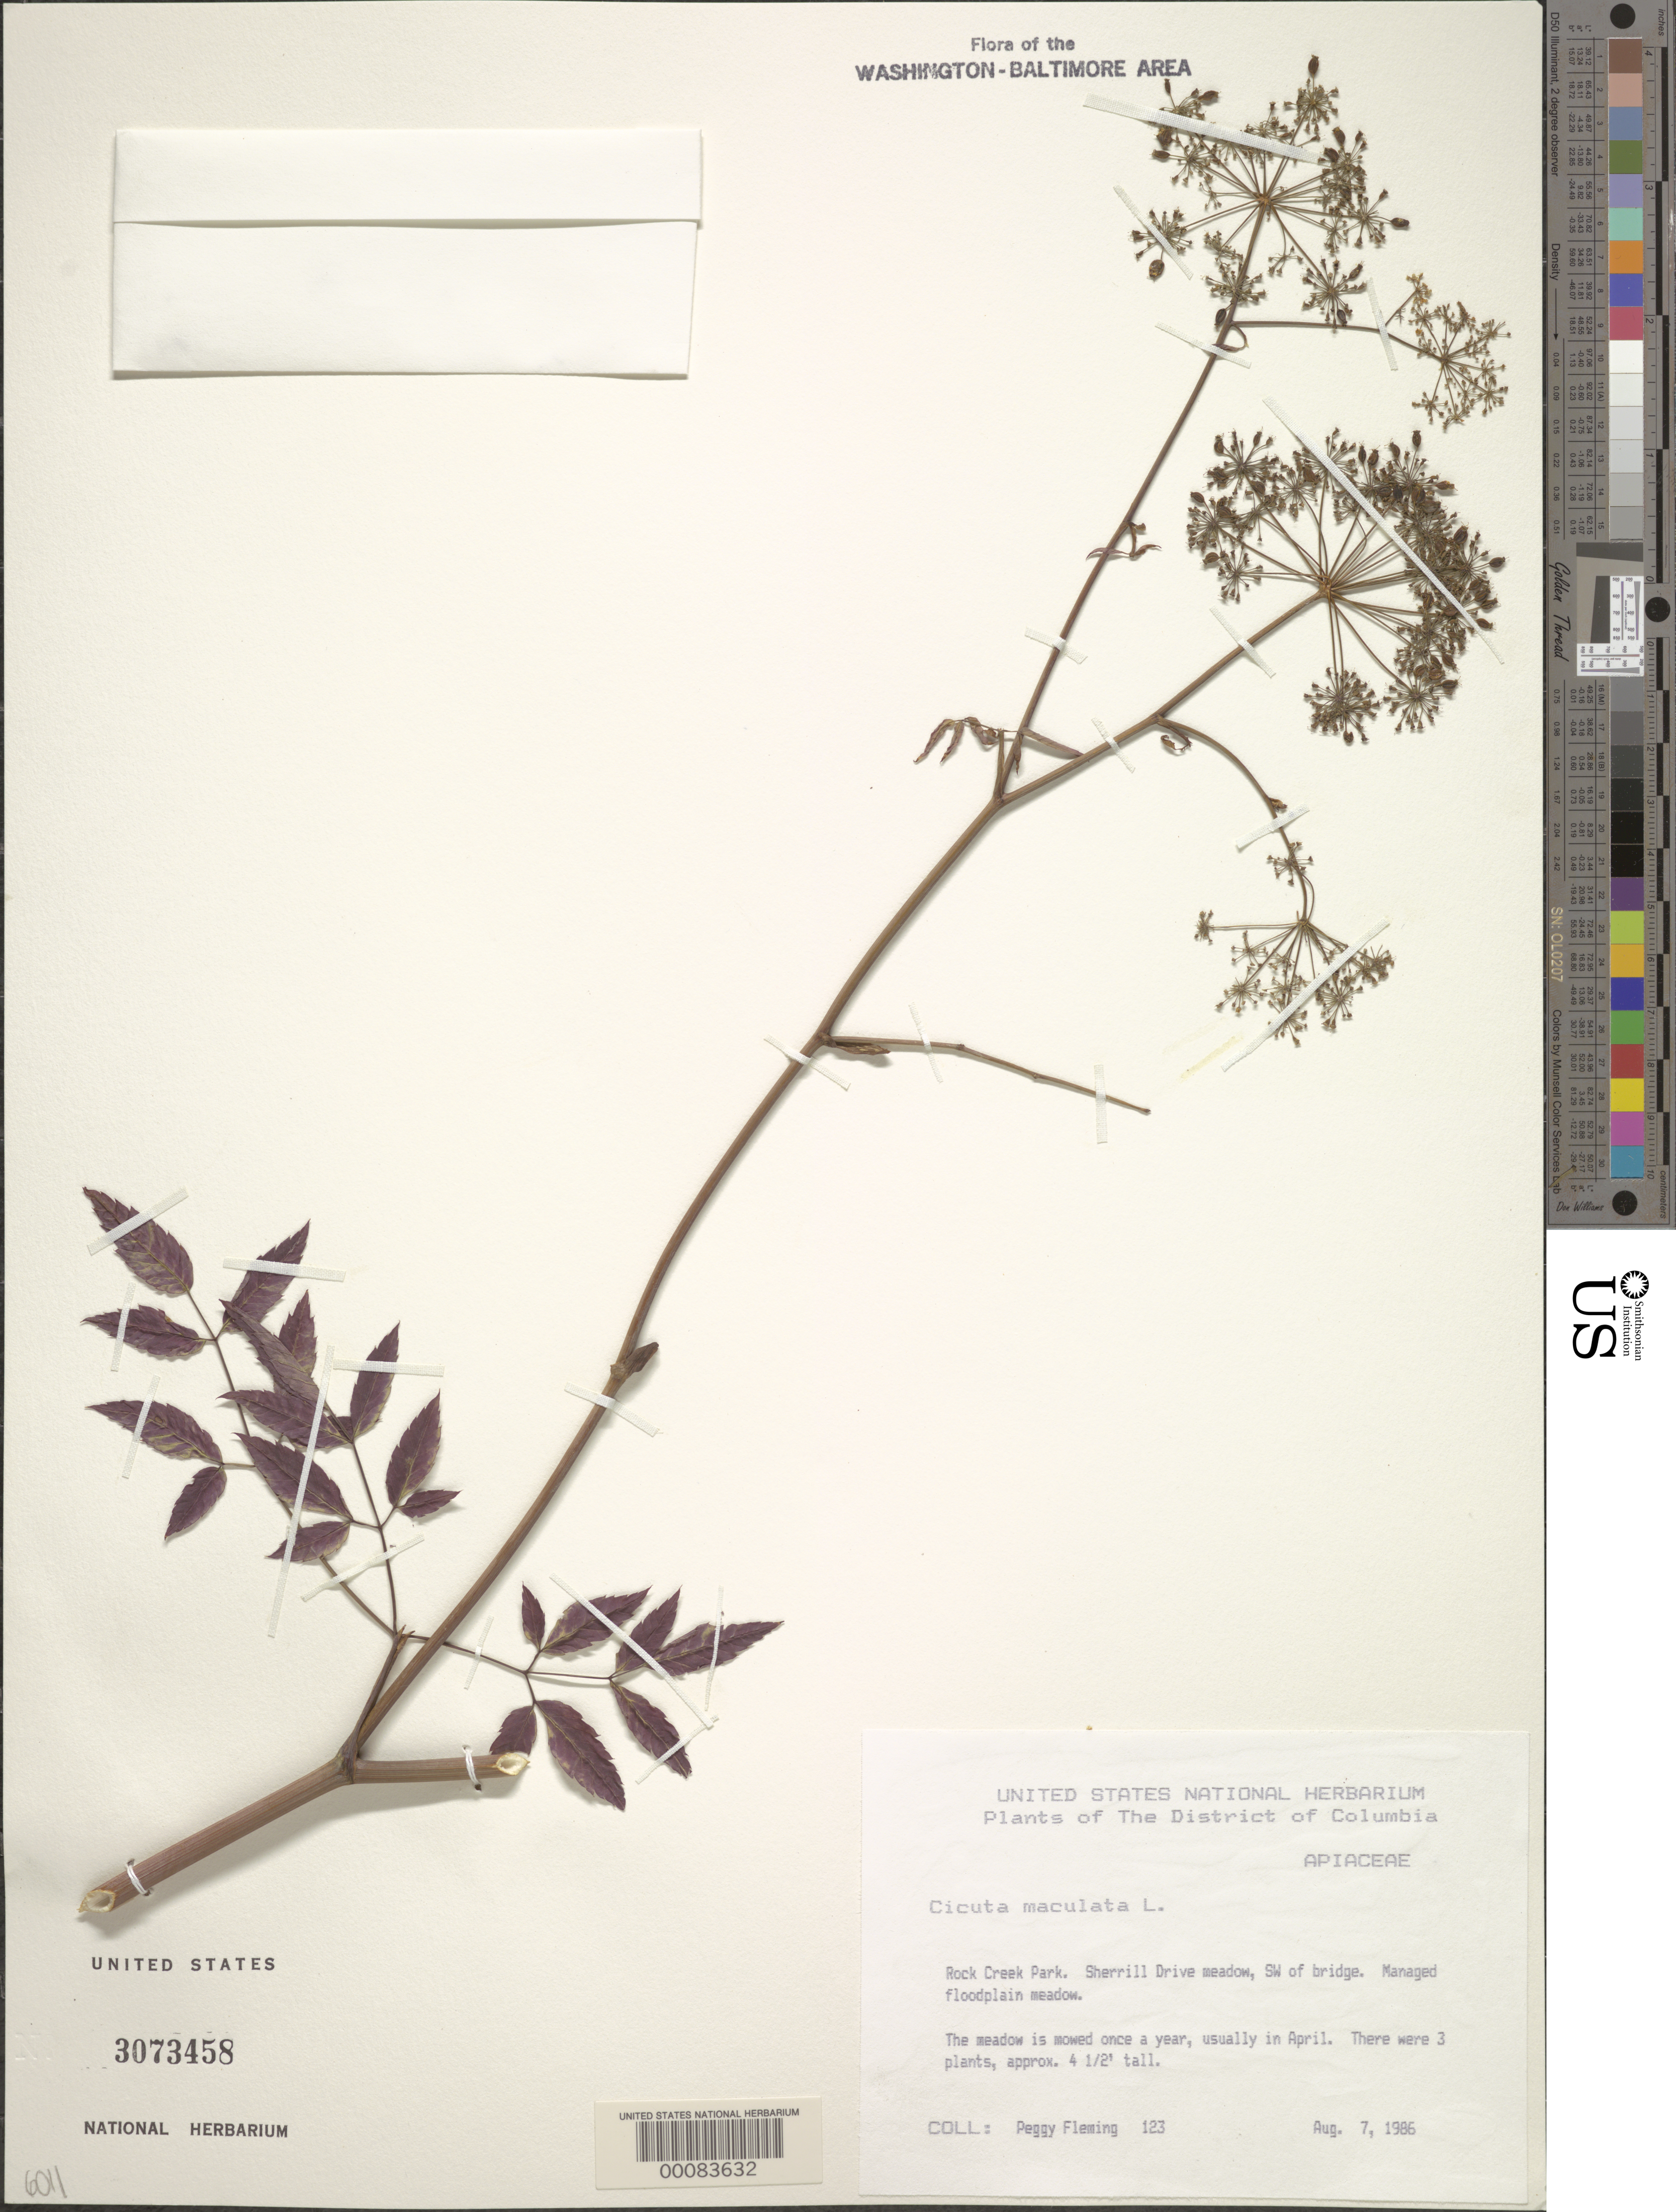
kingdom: Plantae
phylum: Tracheophyta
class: Magnoliopsida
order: Apiales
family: Apiaceae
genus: Cicuta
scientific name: Cicuta maculata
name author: L.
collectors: P. Fleming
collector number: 123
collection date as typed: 07 Aug 1986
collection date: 1986-08-07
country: United States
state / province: District of Columbia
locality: Rock Creek Park. Sherrill Drive meadow, SW of Bridge.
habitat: Managed floodplain meadow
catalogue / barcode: US 3073458